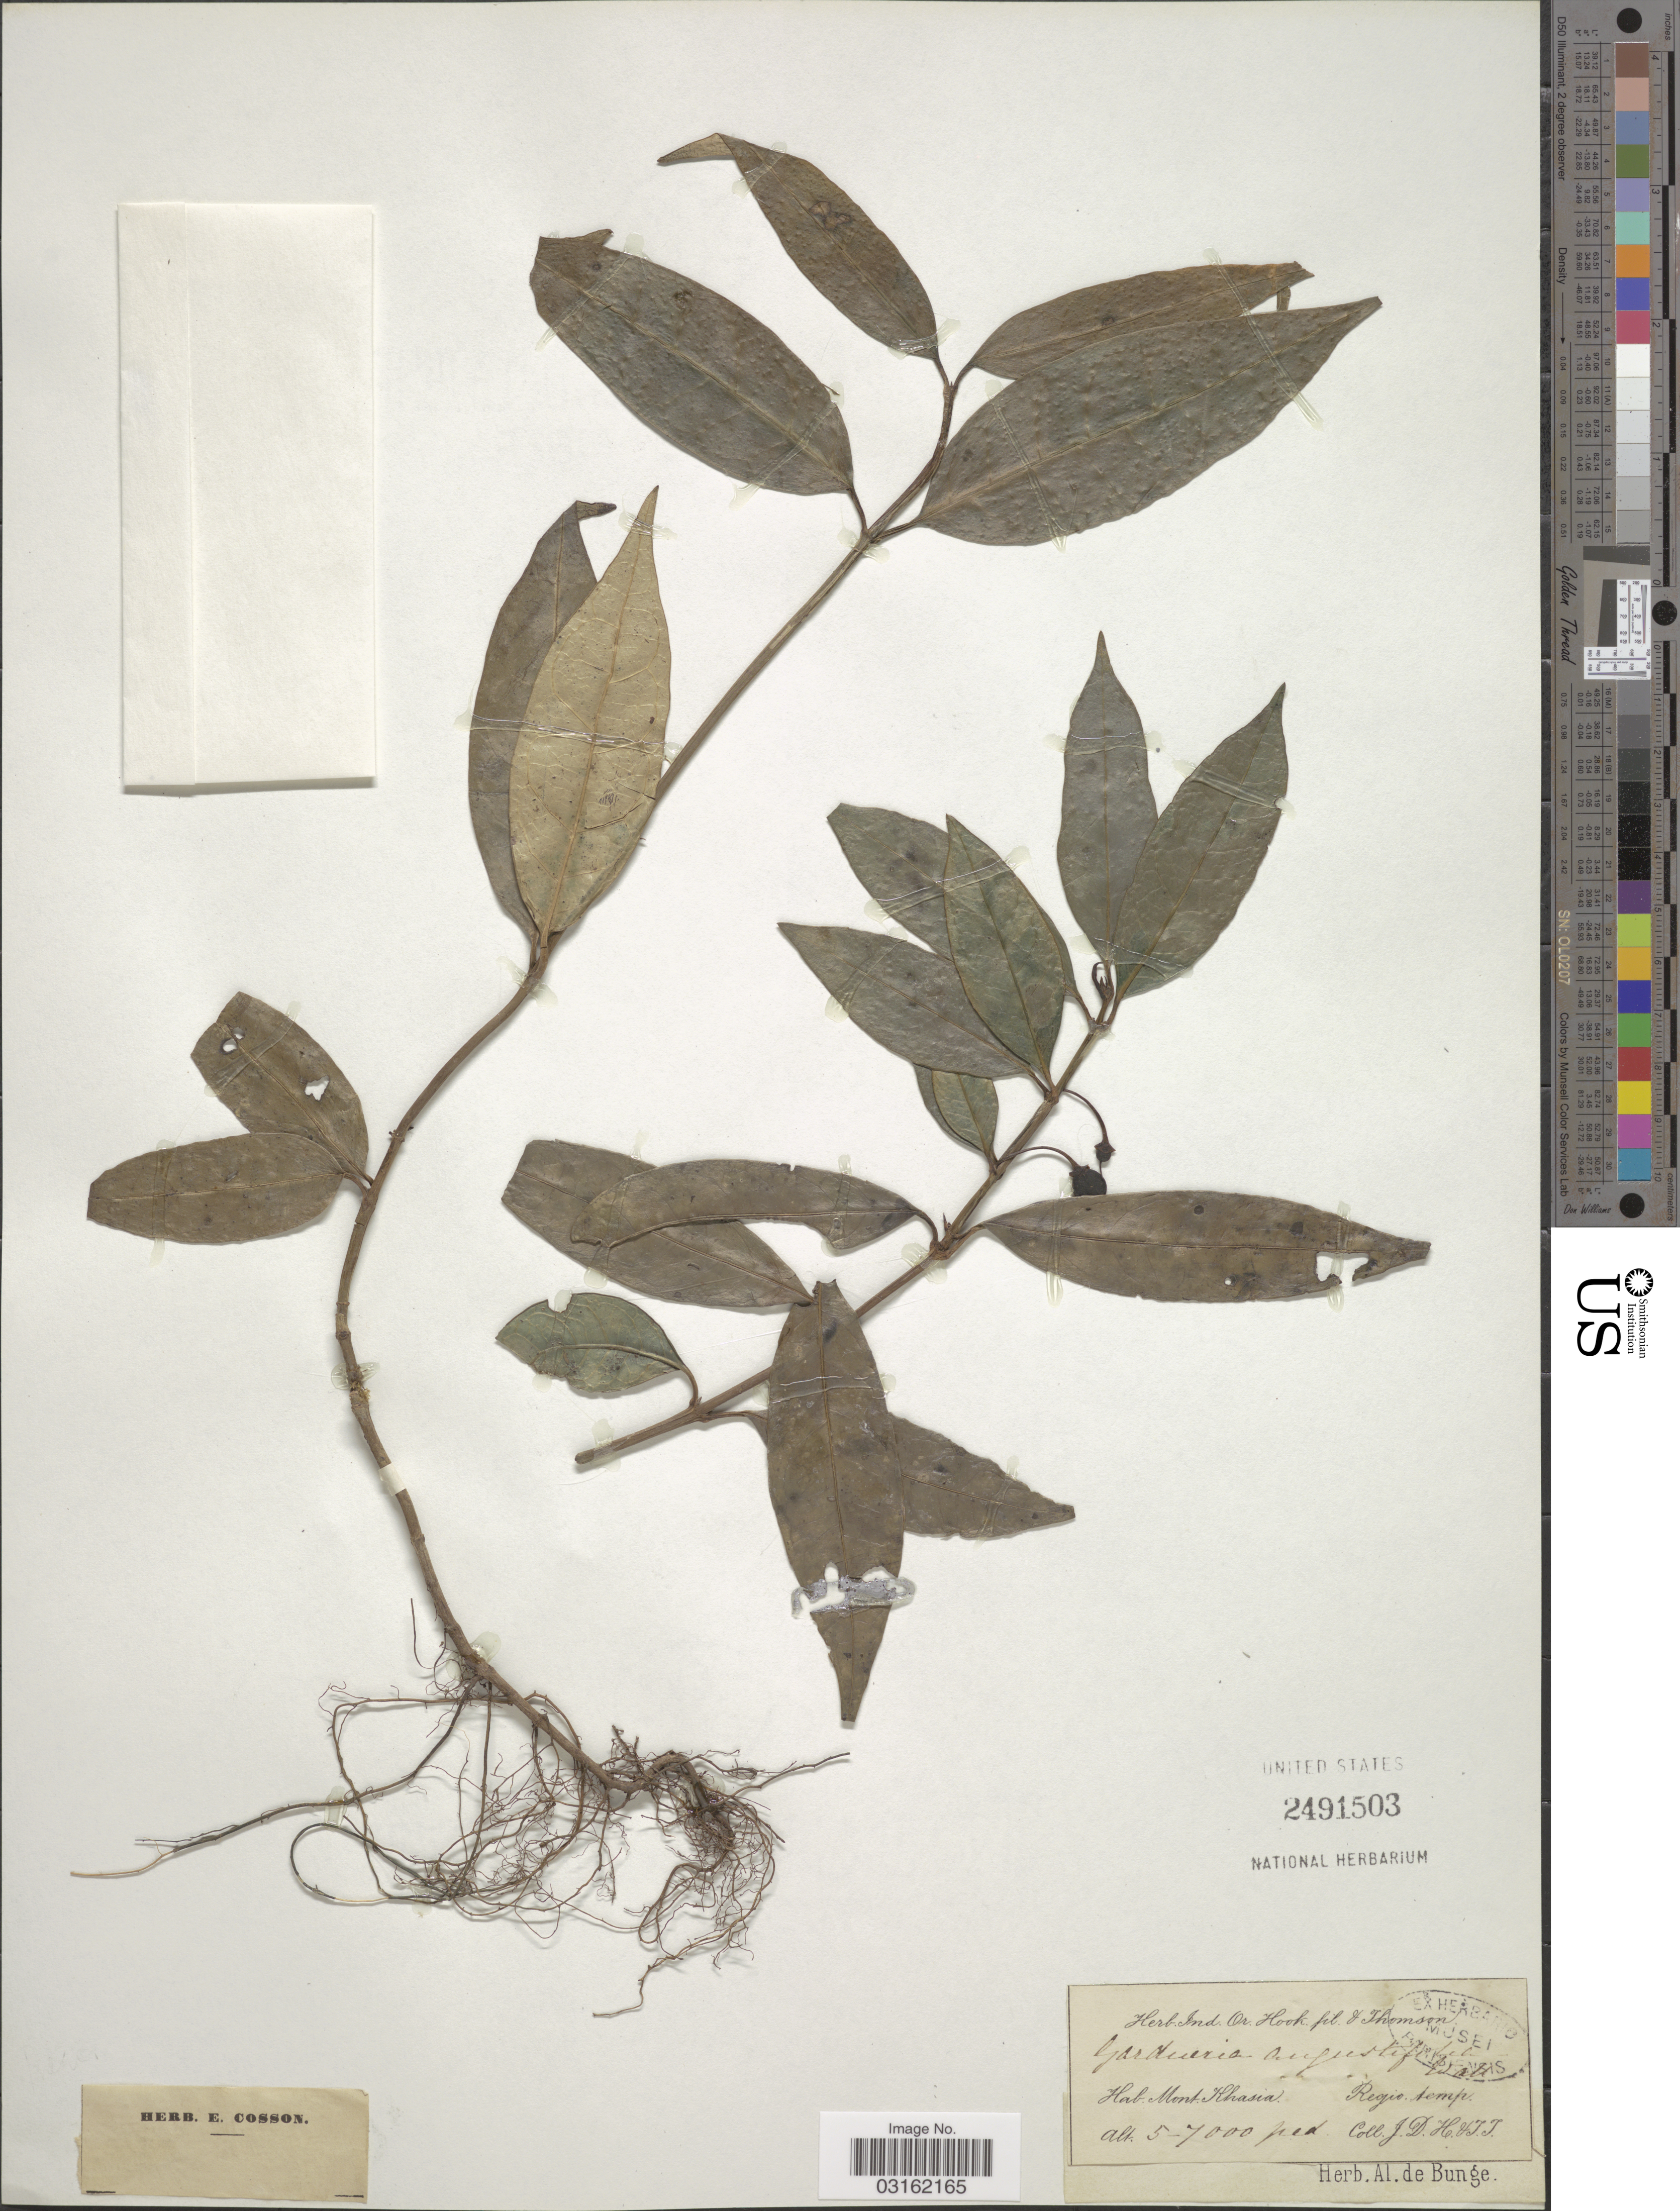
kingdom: Plantae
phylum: Tracheophyta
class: Magnoliopsida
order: Gentianales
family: Loganiaceae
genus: Gardneria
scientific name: Gardneria angustifolia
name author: Wall.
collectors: J. D. Hooker & T. Thomson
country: India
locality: Mont. Khasia. Regio. temp.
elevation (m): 1524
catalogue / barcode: US 2491503